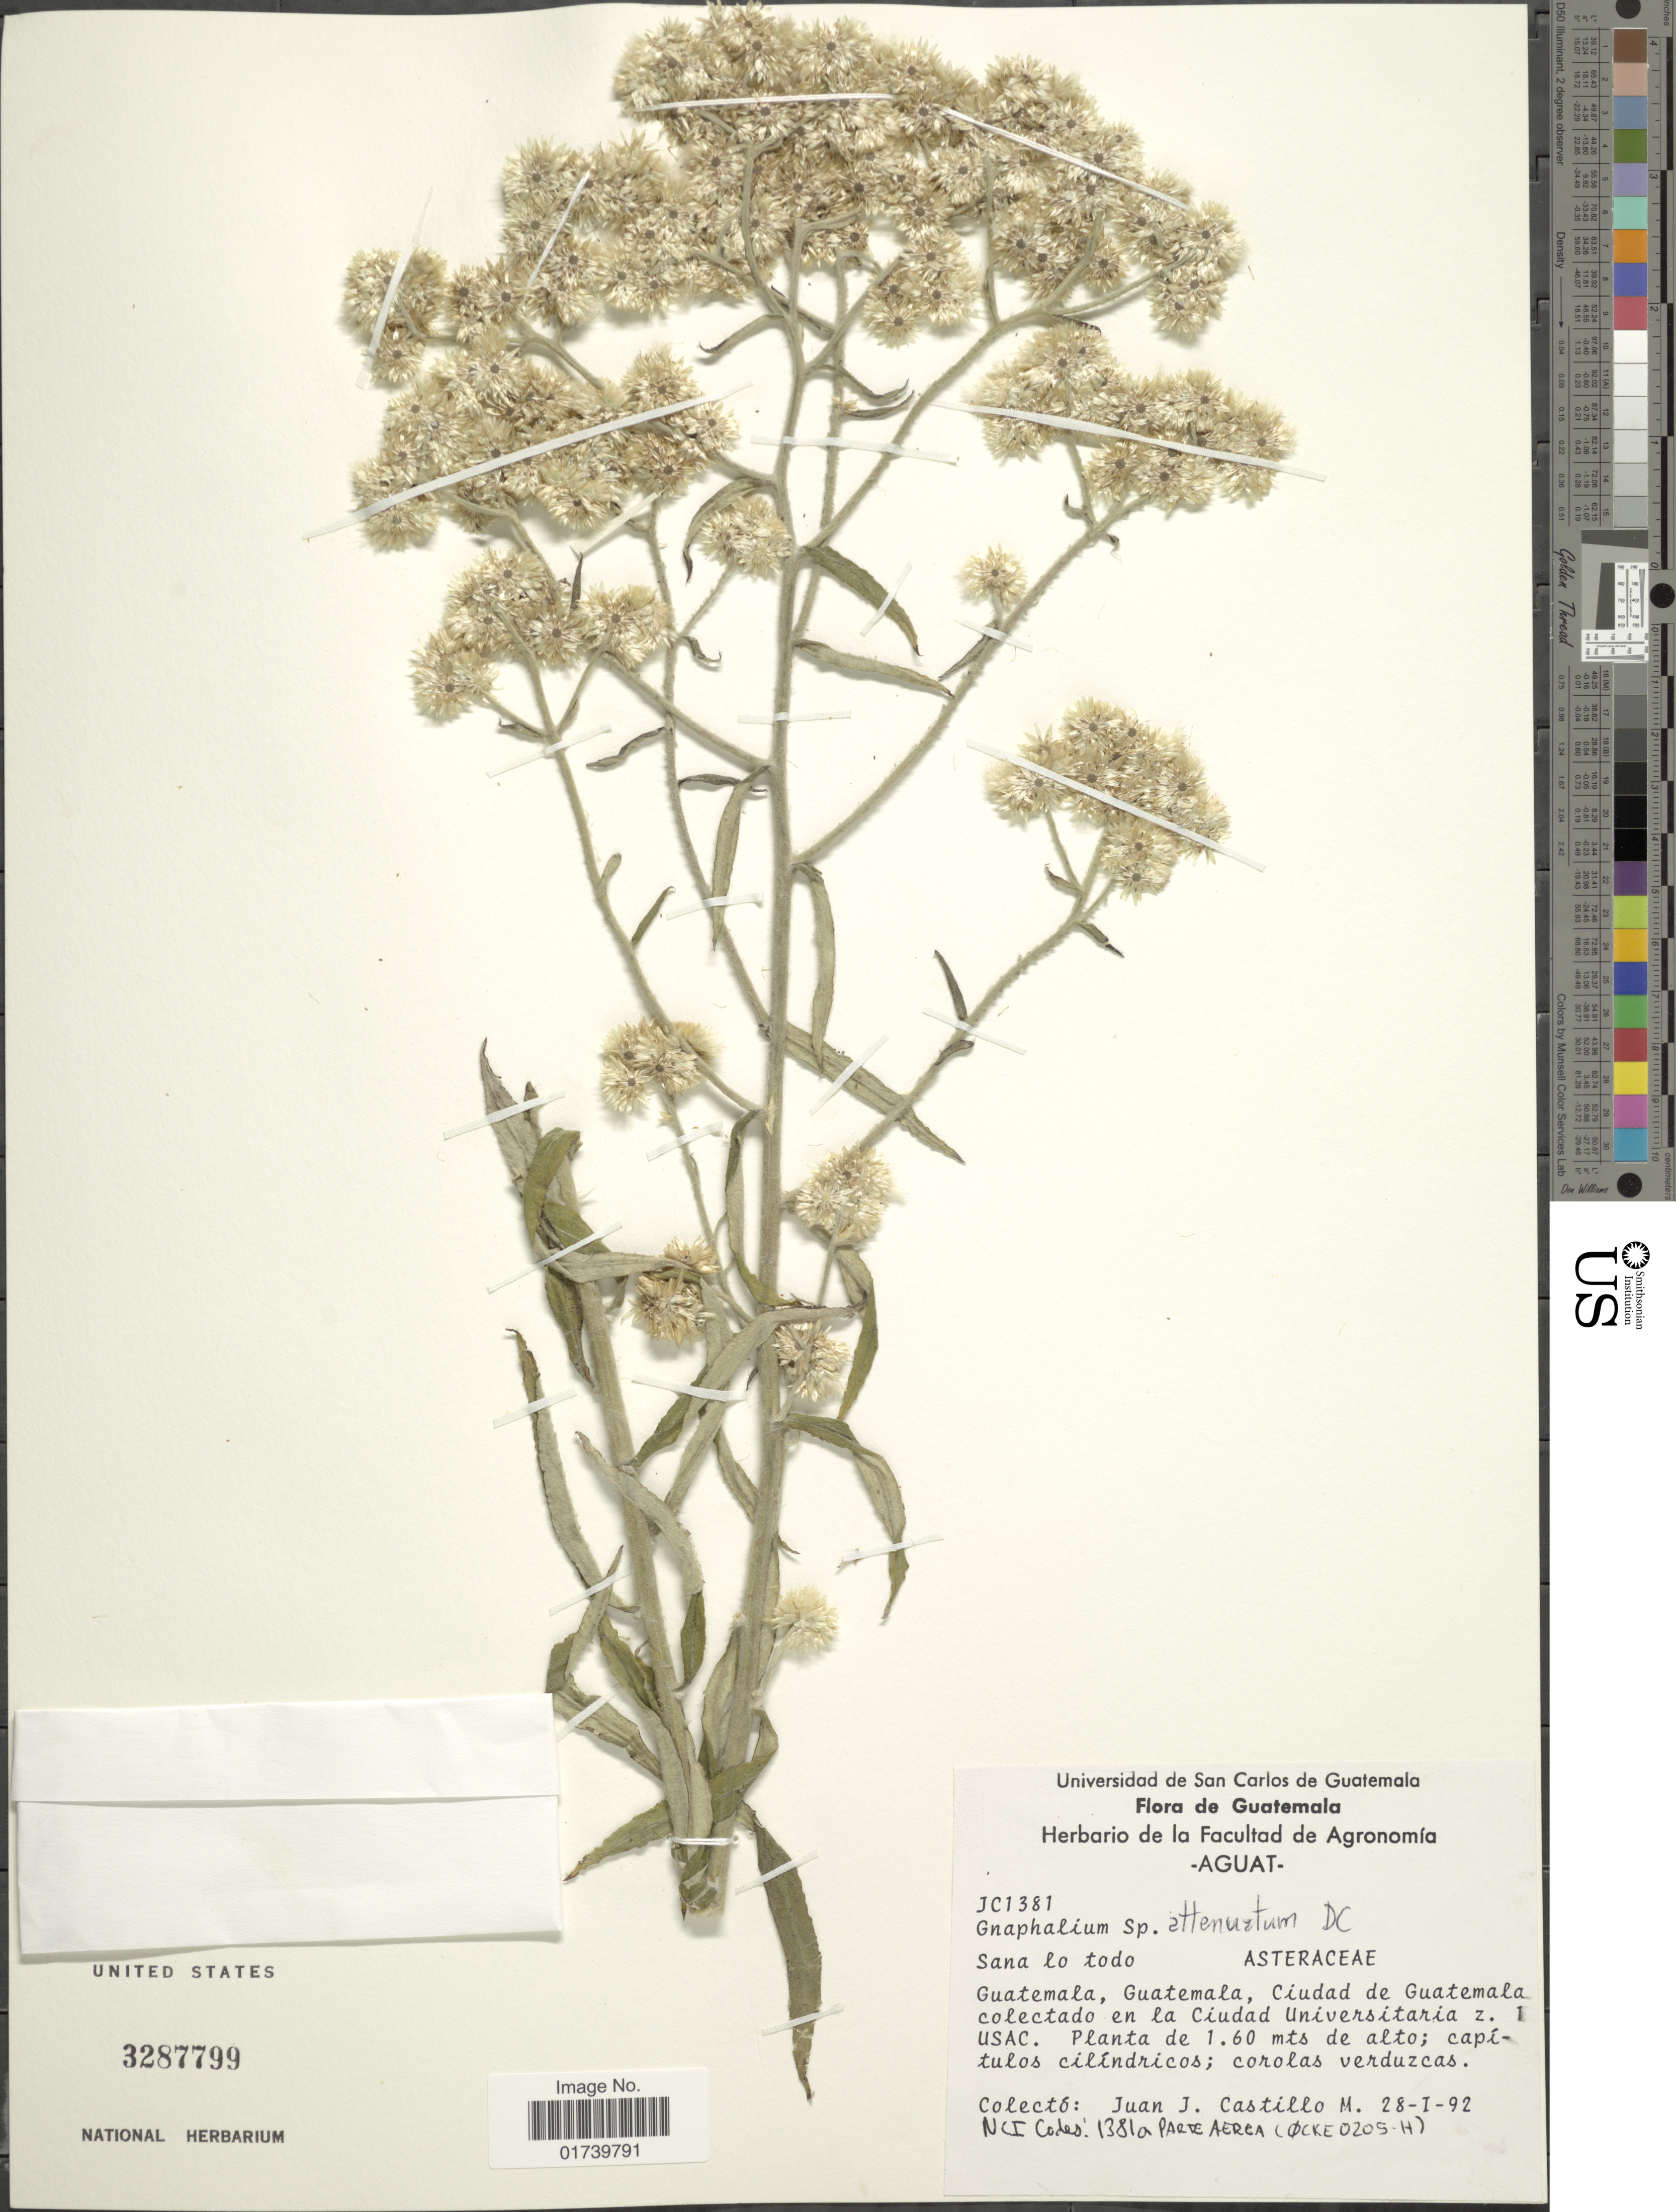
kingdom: Plantae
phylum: Tracheophyta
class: Magnoliopsida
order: Asterales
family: Asteraceae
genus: Pseudognaphalium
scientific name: Pseudognaphalium attenuatum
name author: (DC.) Anderb.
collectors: J. Castillo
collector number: JC1381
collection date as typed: Transcribed d/m/y: 28/1/92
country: Guatemala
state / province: Guatemala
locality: Guatemala, Cuidad de Guatemala colectada en la Cuidad Universitaria z. 1 USAC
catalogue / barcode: US 3287799